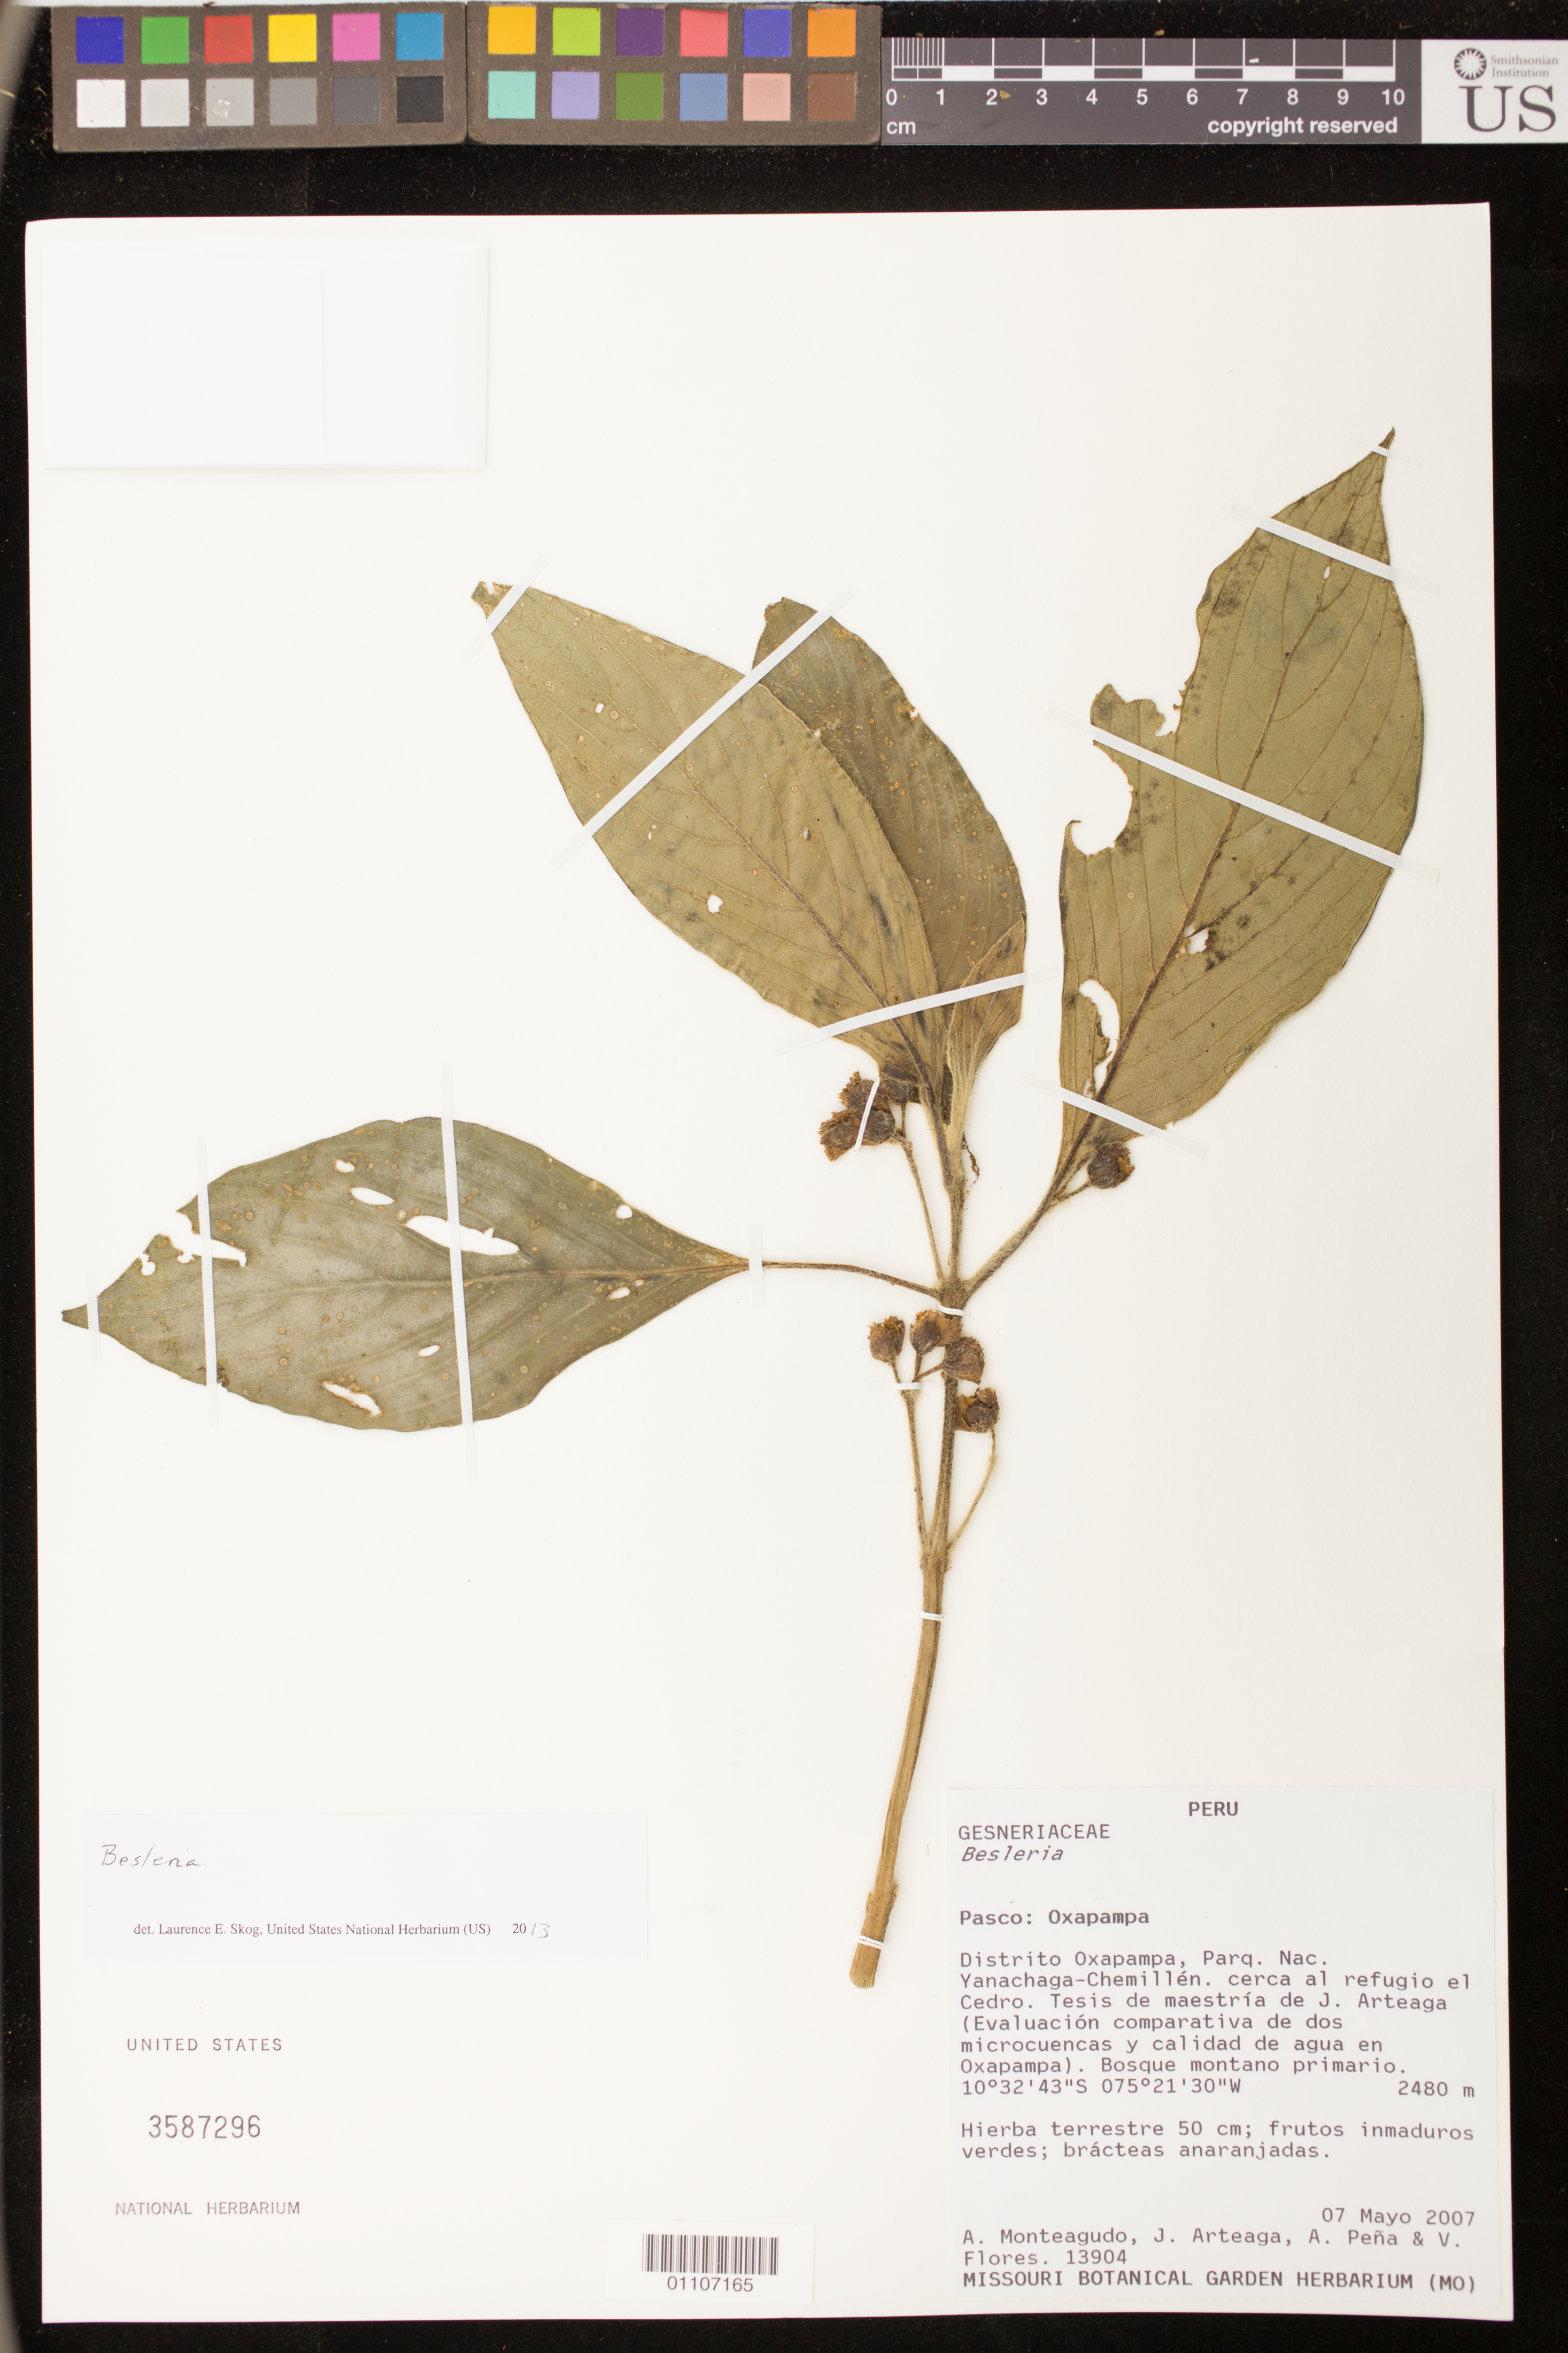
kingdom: Plantae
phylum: Tracheophyta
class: Magnoliopsida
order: Lamiales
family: Gesneriaceae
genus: Besleria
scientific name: Besleria sp.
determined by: Skog, Laurence E.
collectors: A. Monteagudo, J. Arteaga, A. Peña & V. Flores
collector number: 13904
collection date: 2007-05-07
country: Peru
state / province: Pasco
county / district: Oxapampa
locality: Parque Nacional Yanachag-Chemillen, cerca al refugio el Cedro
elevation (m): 2480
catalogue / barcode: US 2587296